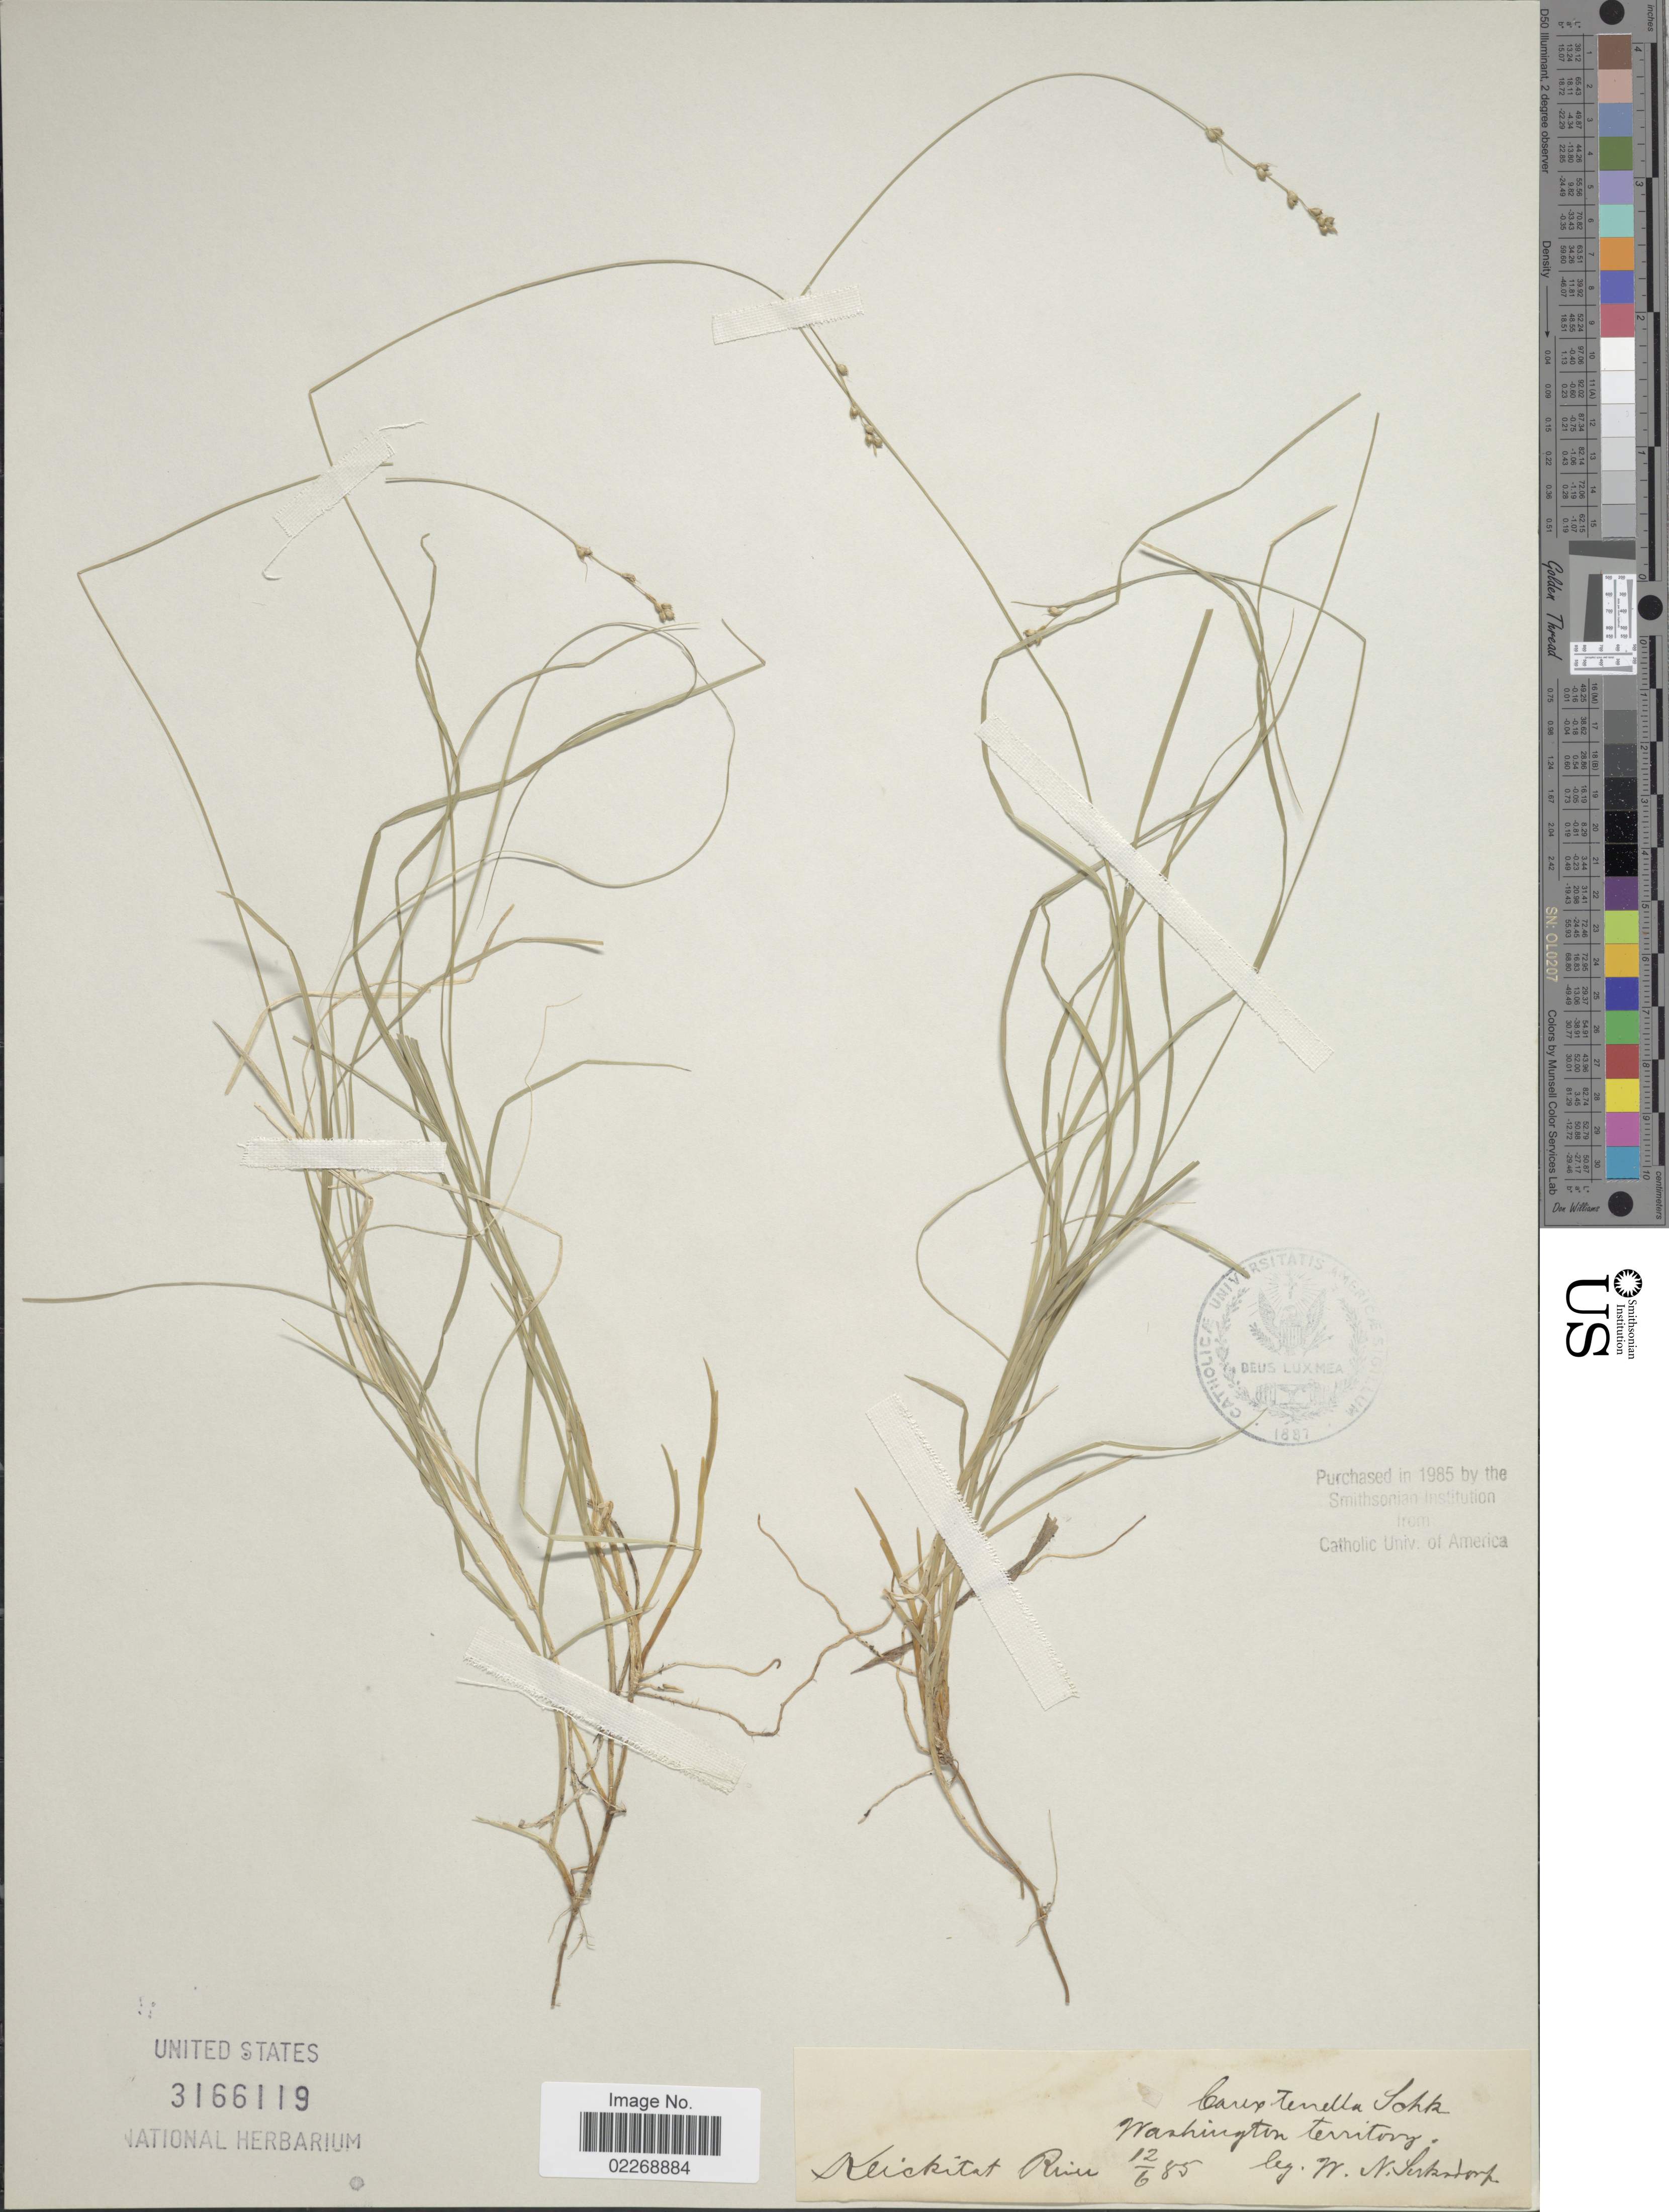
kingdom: Plantae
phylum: Tracheophyta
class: Liliopsida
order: Poales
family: Cyperaceae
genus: Carex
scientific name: Carex disperma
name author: Dewey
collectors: W. N. Suksdorf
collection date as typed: Transcribed d/m/y: 12/8/85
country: United States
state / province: Washington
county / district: Klickitat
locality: Washington territory, Klickitat River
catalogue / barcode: US 3166119